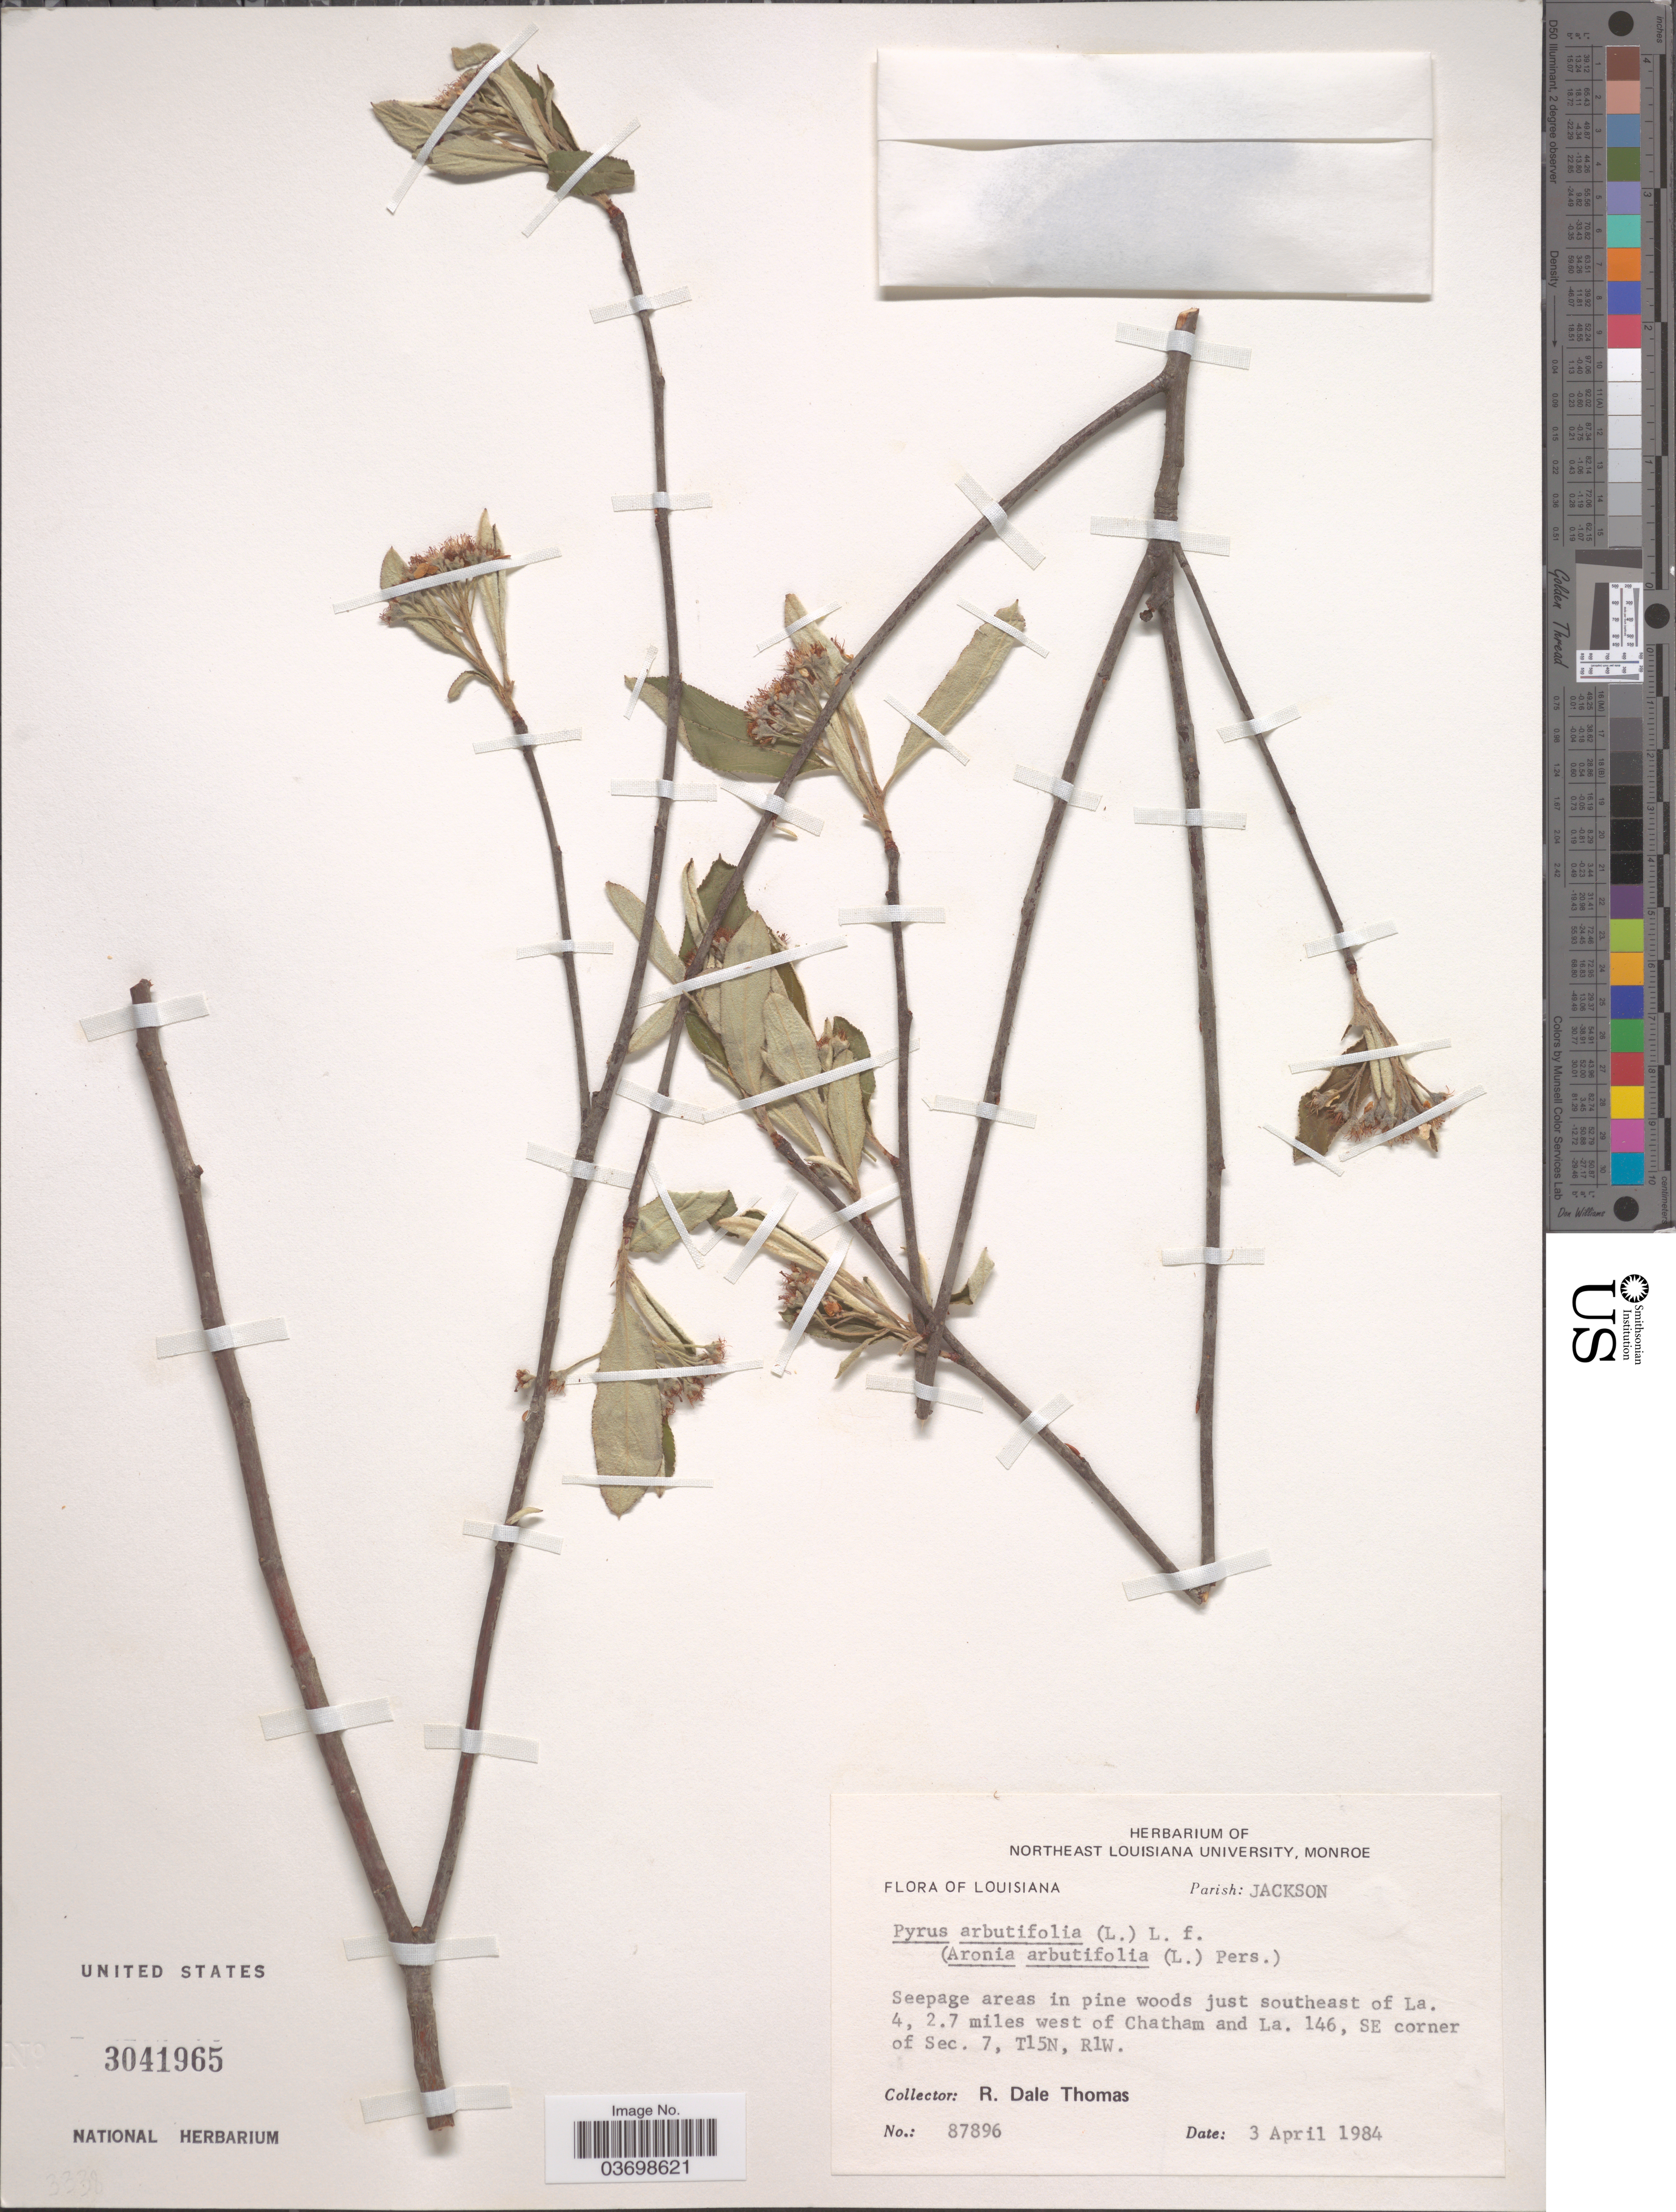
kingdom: Plantae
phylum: Tracheophyta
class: Magnoliopsida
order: Rosales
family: Rosaceae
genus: Aronia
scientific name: Aronia arbutifolia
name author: (L.) Pers.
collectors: R. Thomas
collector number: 87896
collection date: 1984-04-03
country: United States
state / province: Louisiana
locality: Parish: Jackson. Seepage areas in pine woods just southeast of La. 4, 2.7 miles west of Chatham and La. 146, SE corner of Sec. 7, T15N, R1W.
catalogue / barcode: US 3041965